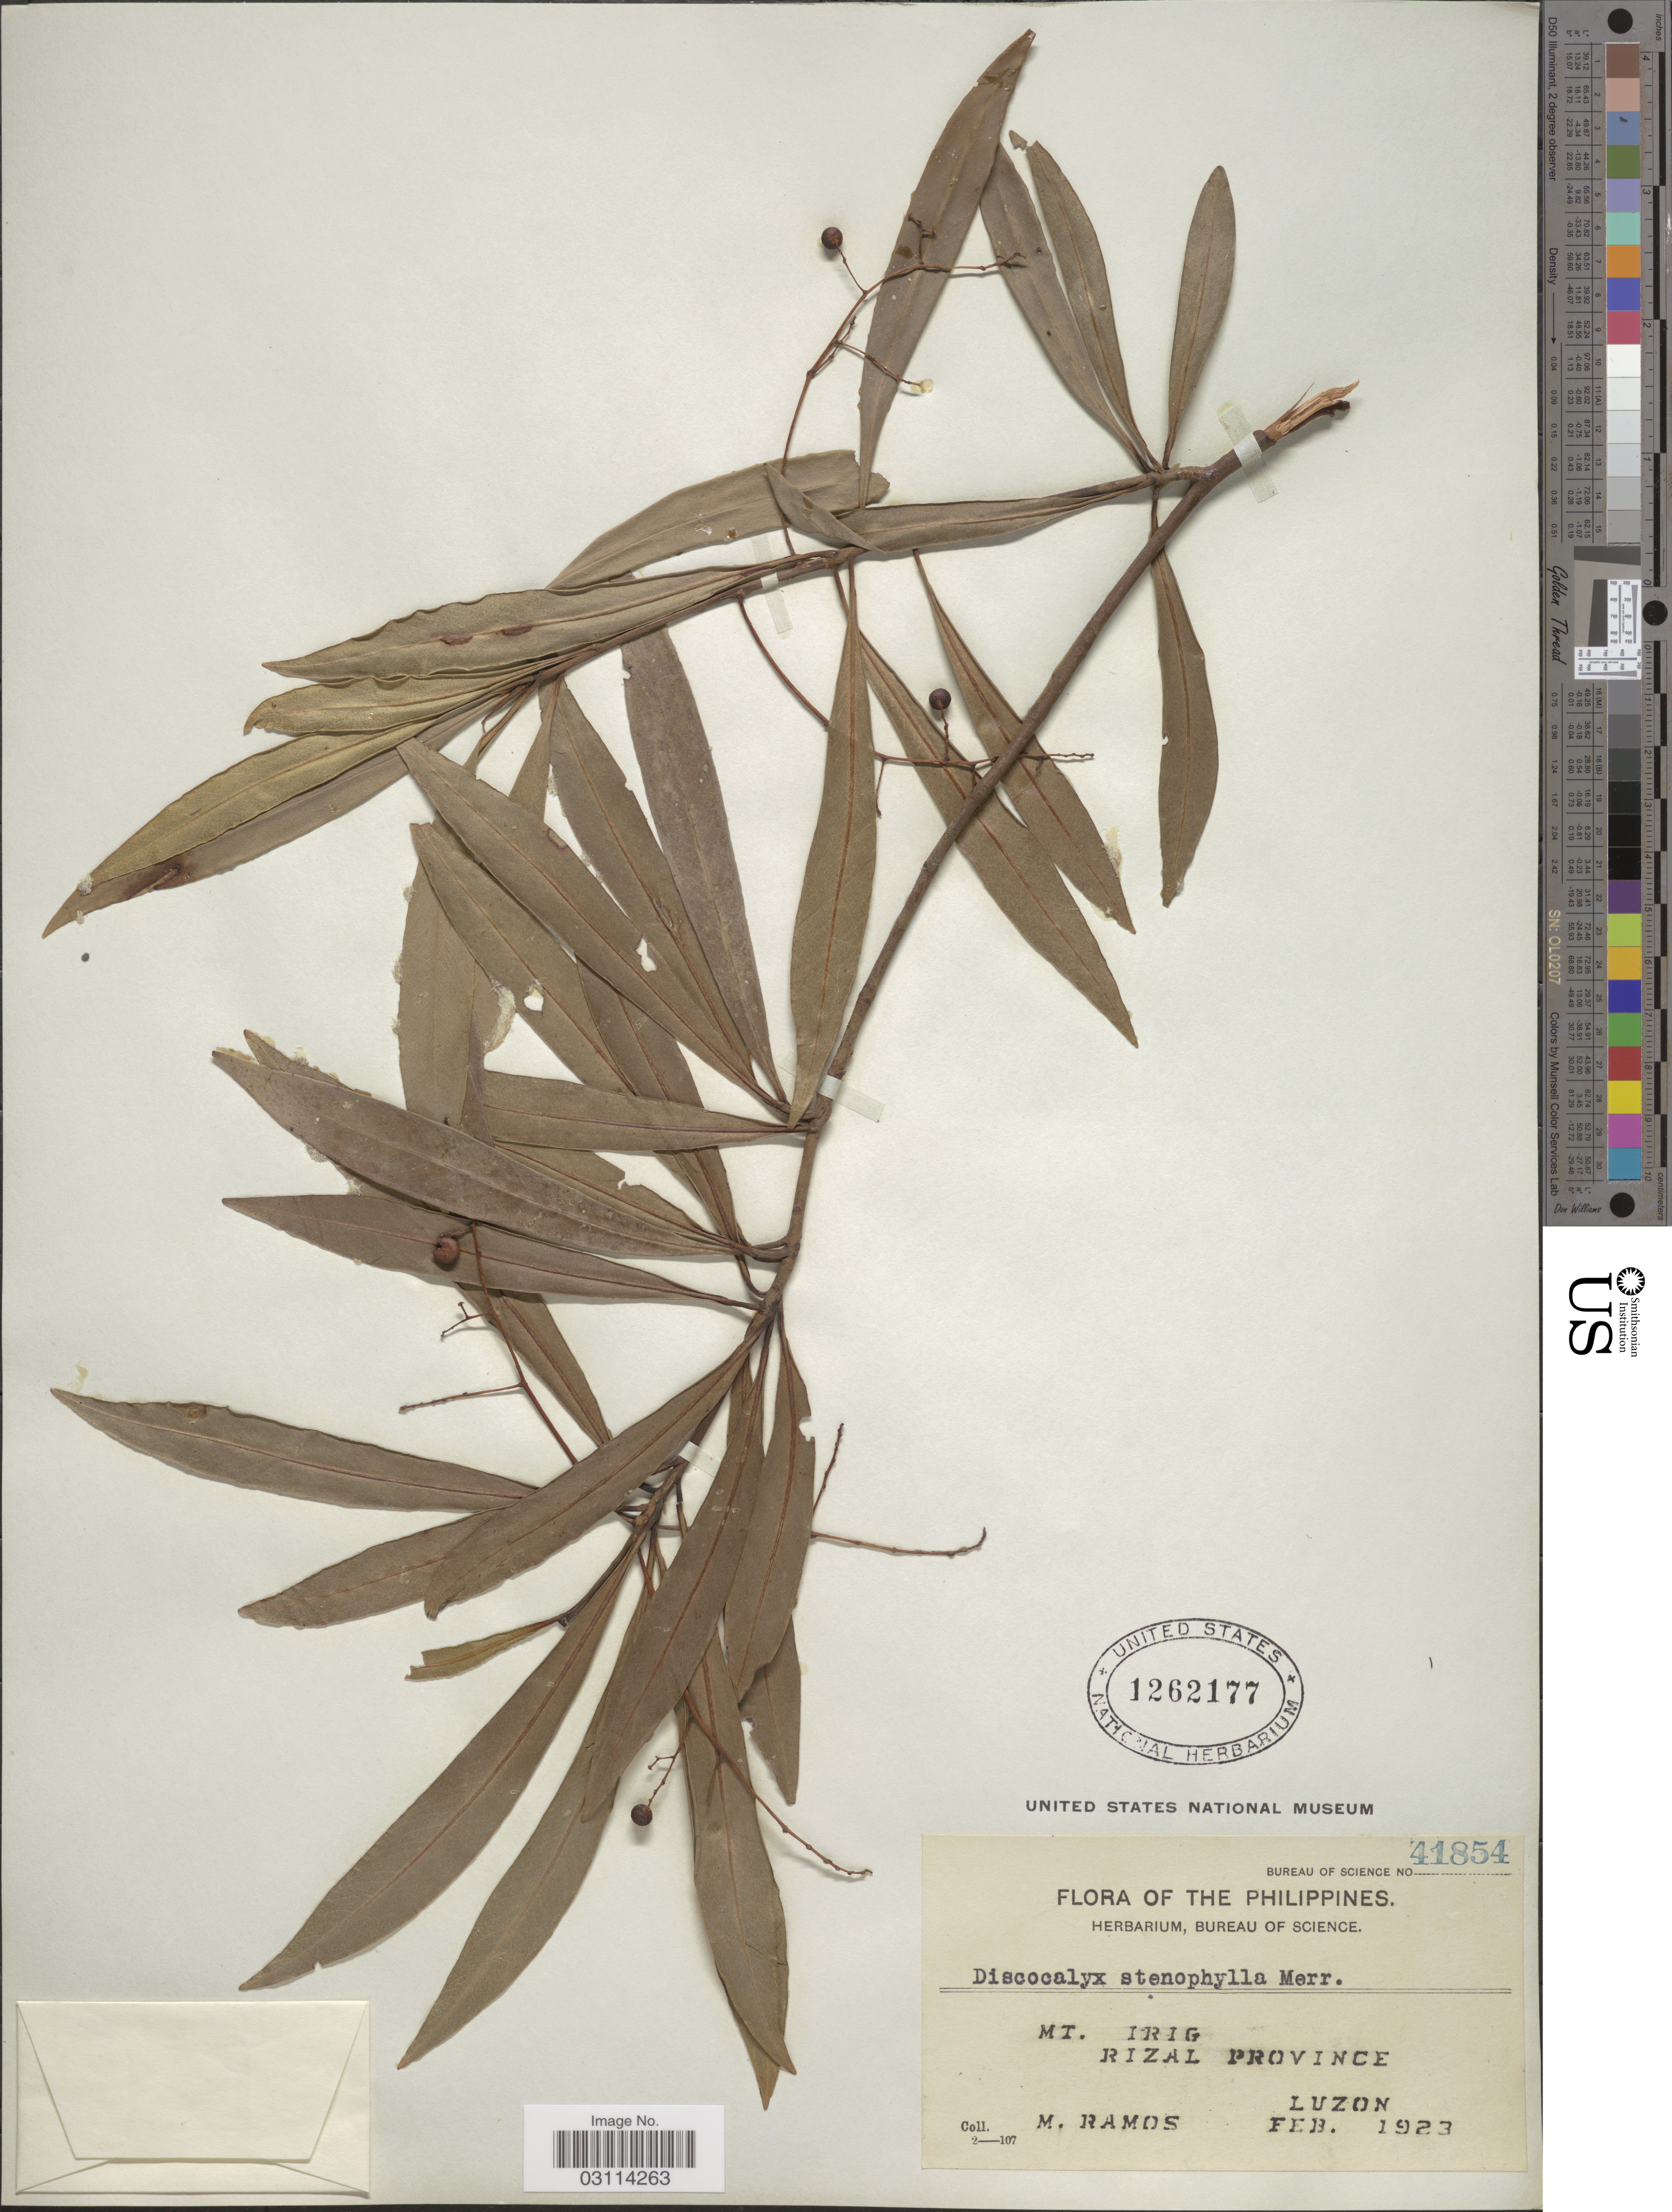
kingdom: Plantae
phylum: Tracheophyta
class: Magnoliopsida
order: Ericales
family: Primulaceae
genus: Discocalyx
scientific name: Discocalyx stenophylla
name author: Merr.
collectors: M. Ramos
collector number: Bureau of Science 41854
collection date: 1923-02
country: Philippines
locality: Mt. Irig, Rizal Province. Luzon.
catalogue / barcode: US 1262177